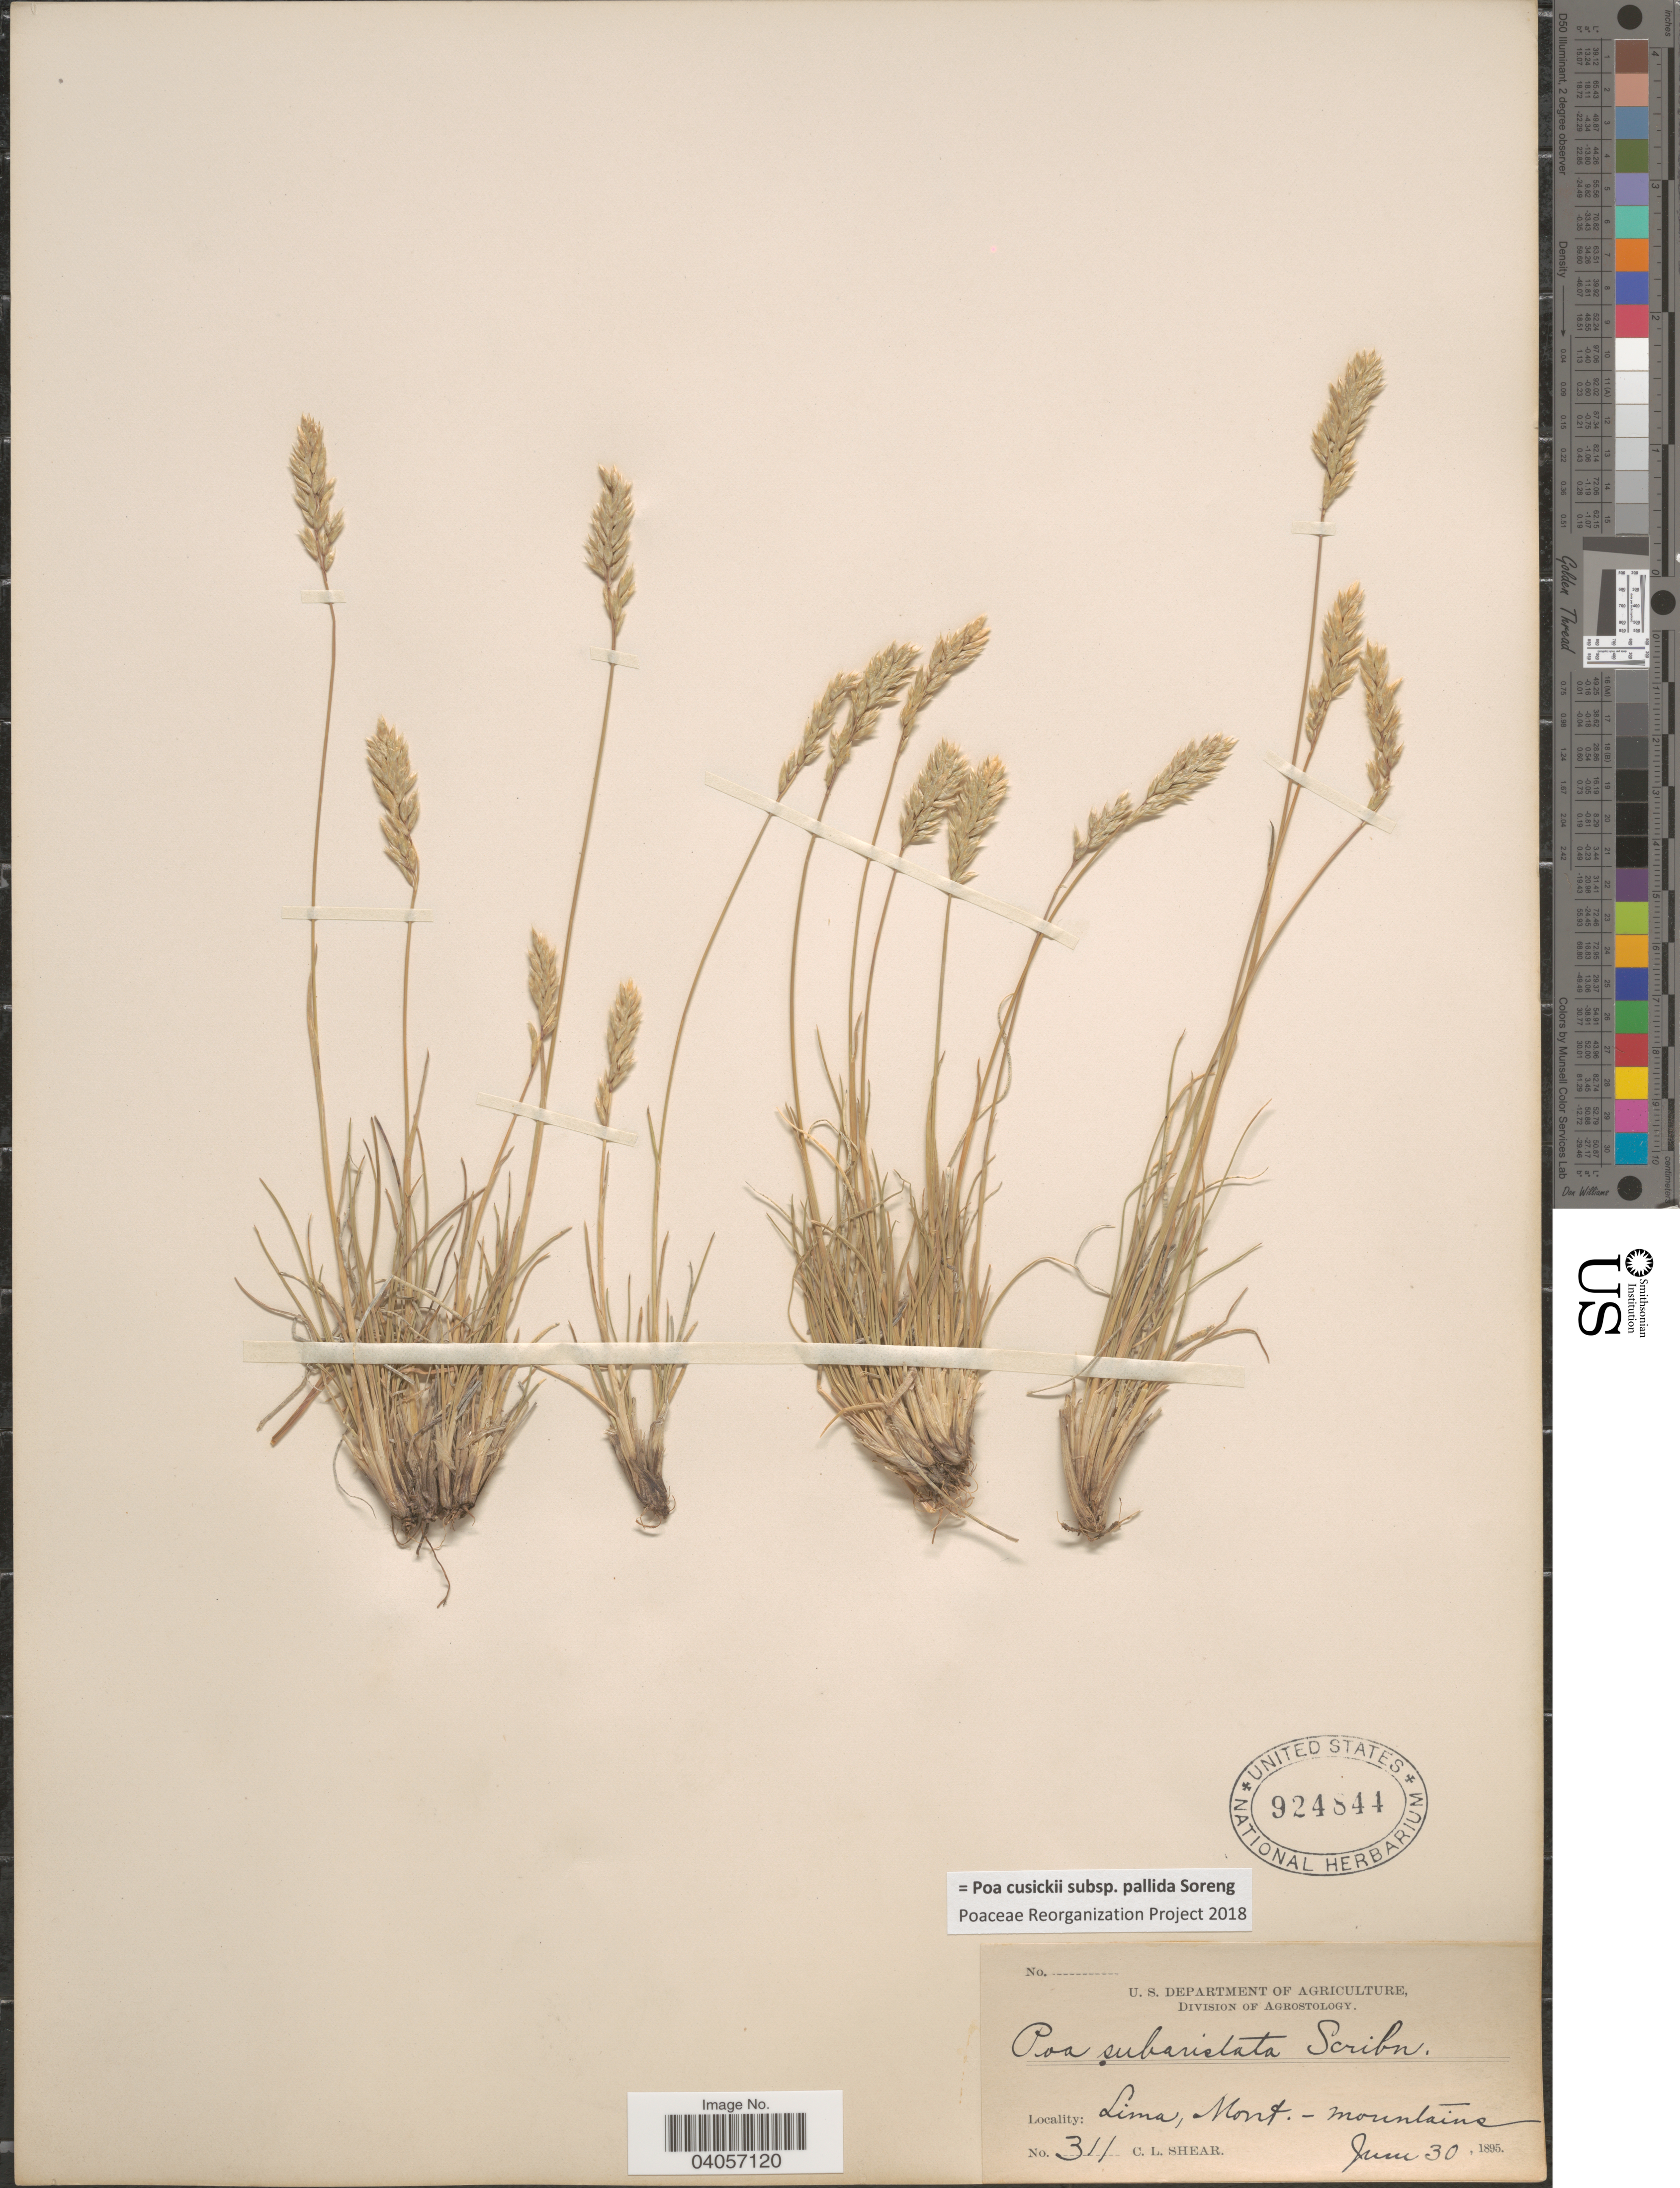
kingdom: Plantae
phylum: Tracheophyta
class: Liliopsida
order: Poales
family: Poaceae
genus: Poa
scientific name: Poa cusickii subsp. pallida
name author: Soreng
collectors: C. L. Shear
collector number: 311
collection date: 1895-06-30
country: United States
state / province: Montana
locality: Lima, mountains.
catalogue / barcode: US 924844